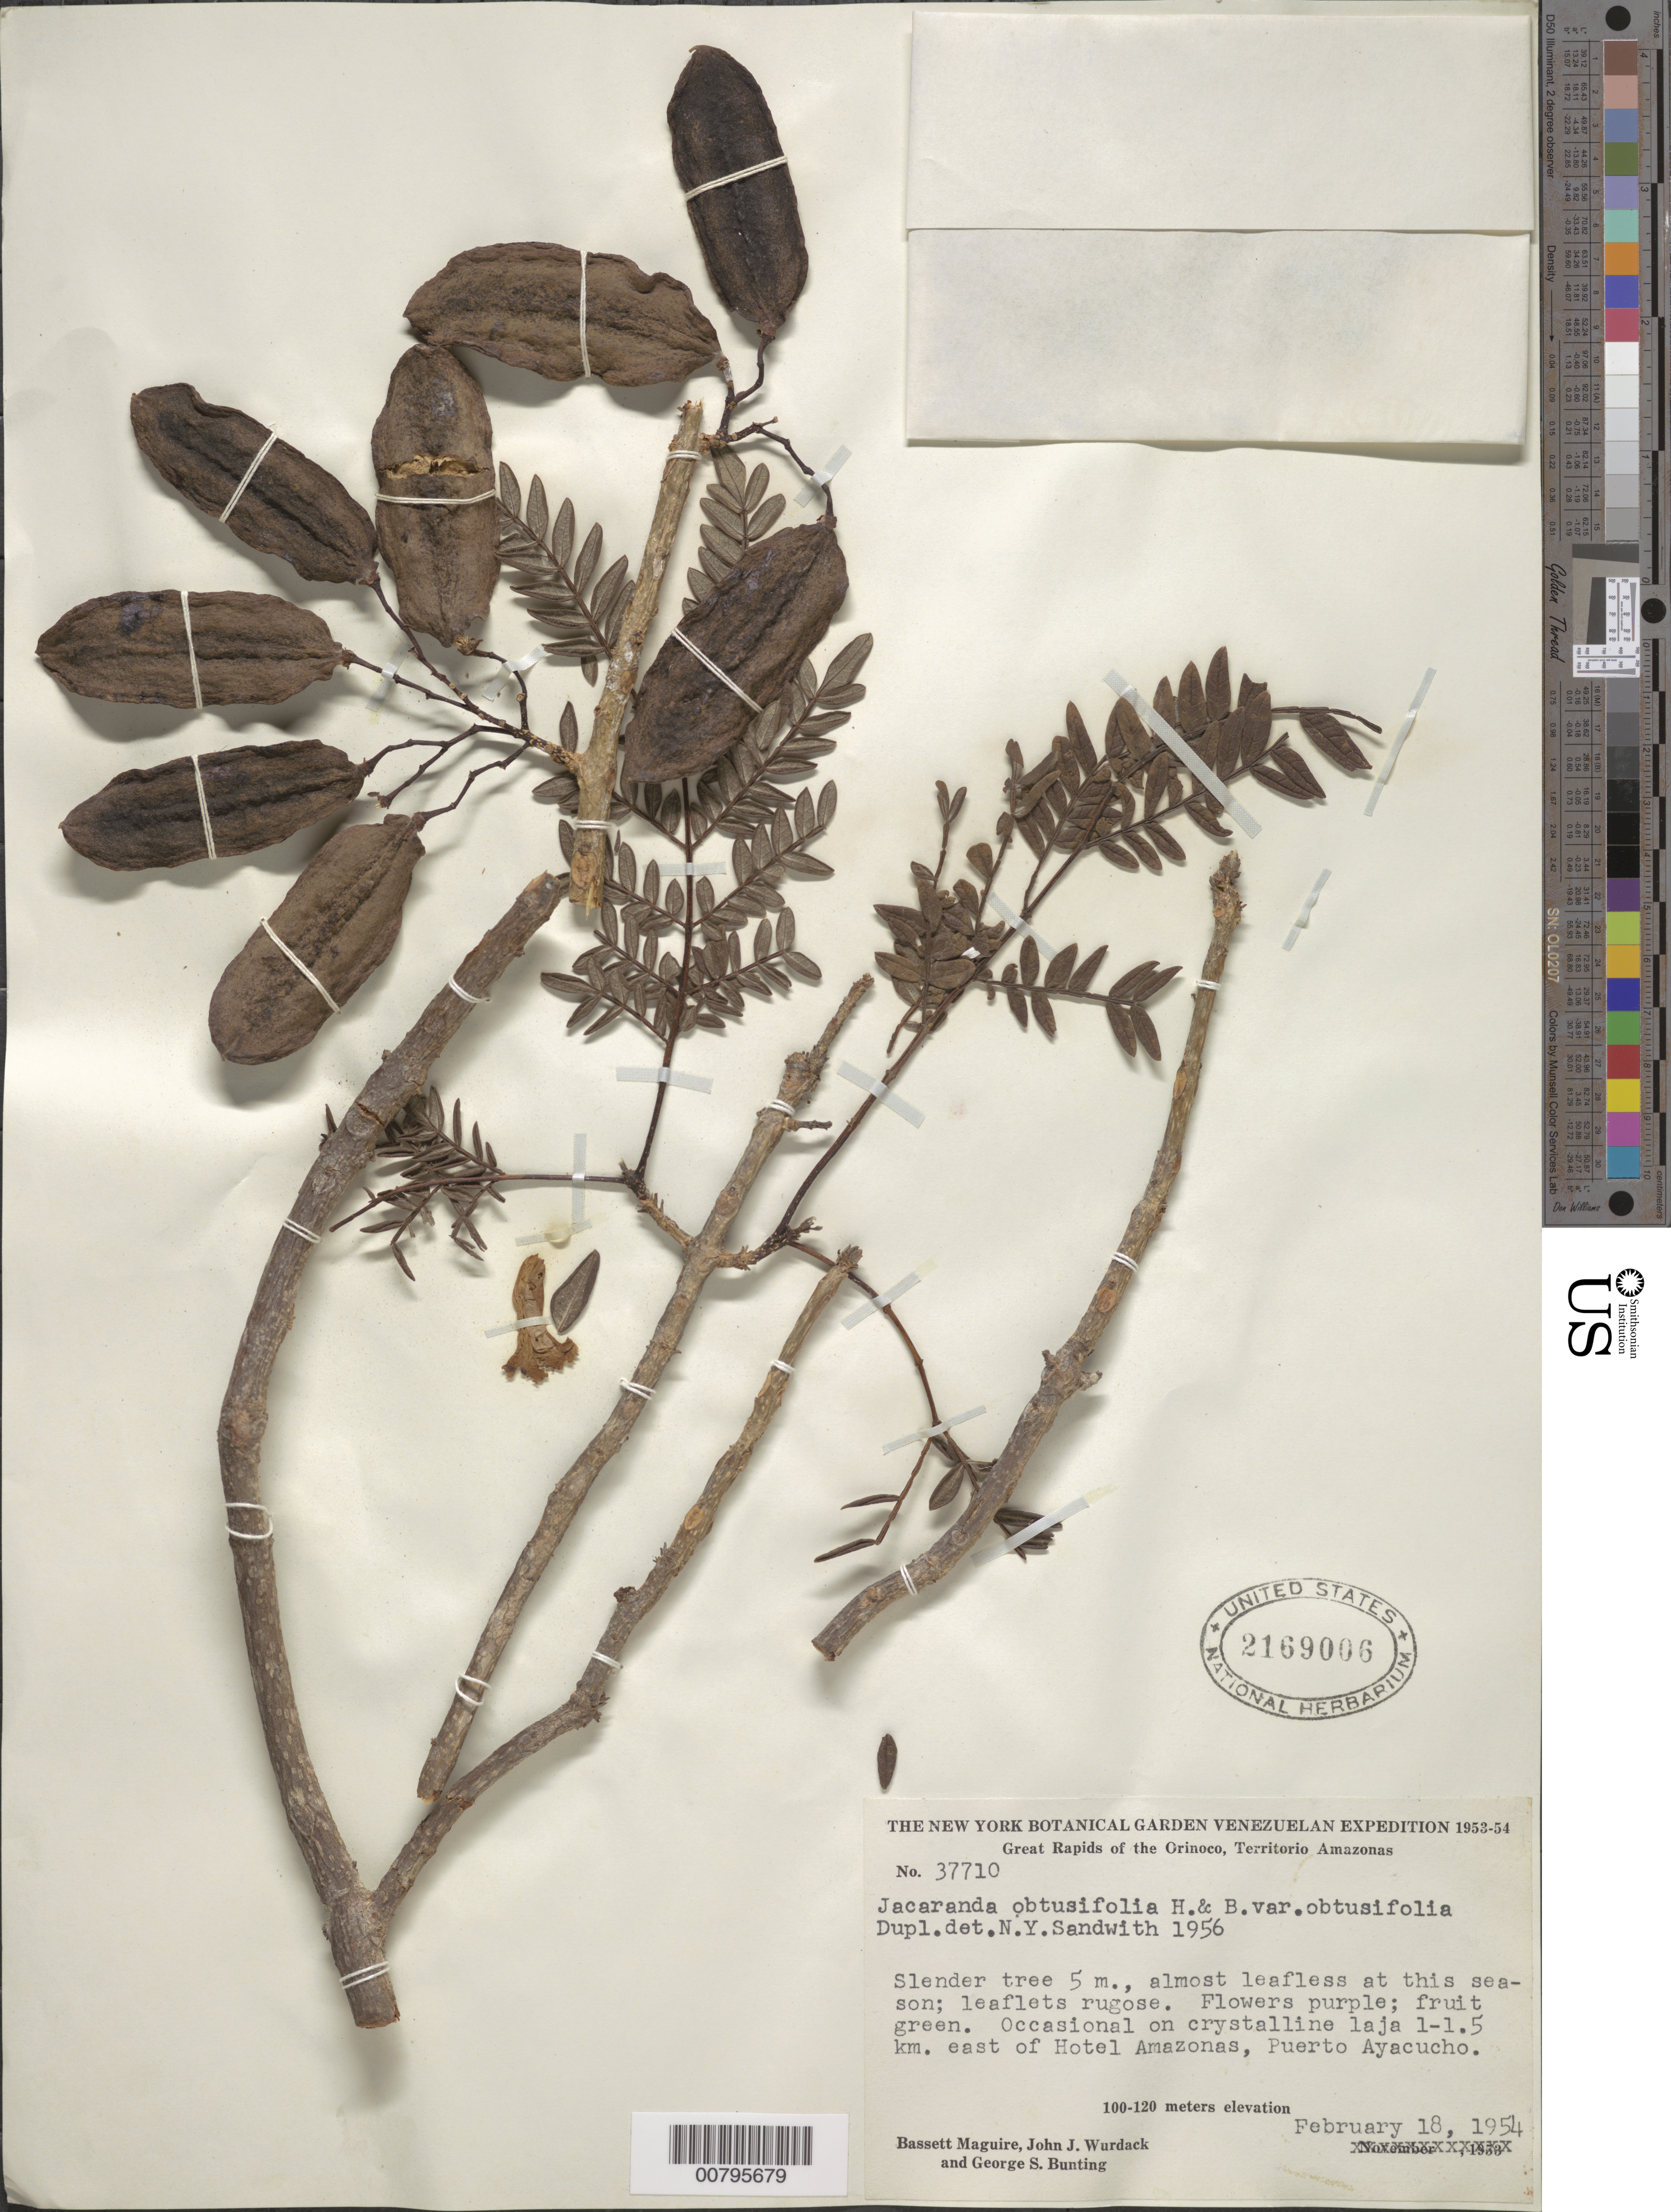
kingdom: Plantae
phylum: Tracheophyta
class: Magnoliopsida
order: Lamiales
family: Bignoniaceae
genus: Jacaranda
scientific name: Jacaranda obtusifolia var. obtusifolia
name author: Bonpl.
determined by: Sandwith, N. Y.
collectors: B. Maguire, J. J. Wurdack & G. S. Bunting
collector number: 37710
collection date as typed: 18-Feb-54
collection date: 1954-02-18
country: Venezuela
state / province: Amazonas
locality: Puerto Ayacucho, 1-1.5 km E of Hotel Amazonas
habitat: Crystalline laja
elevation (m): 100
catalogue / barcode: US 2169006